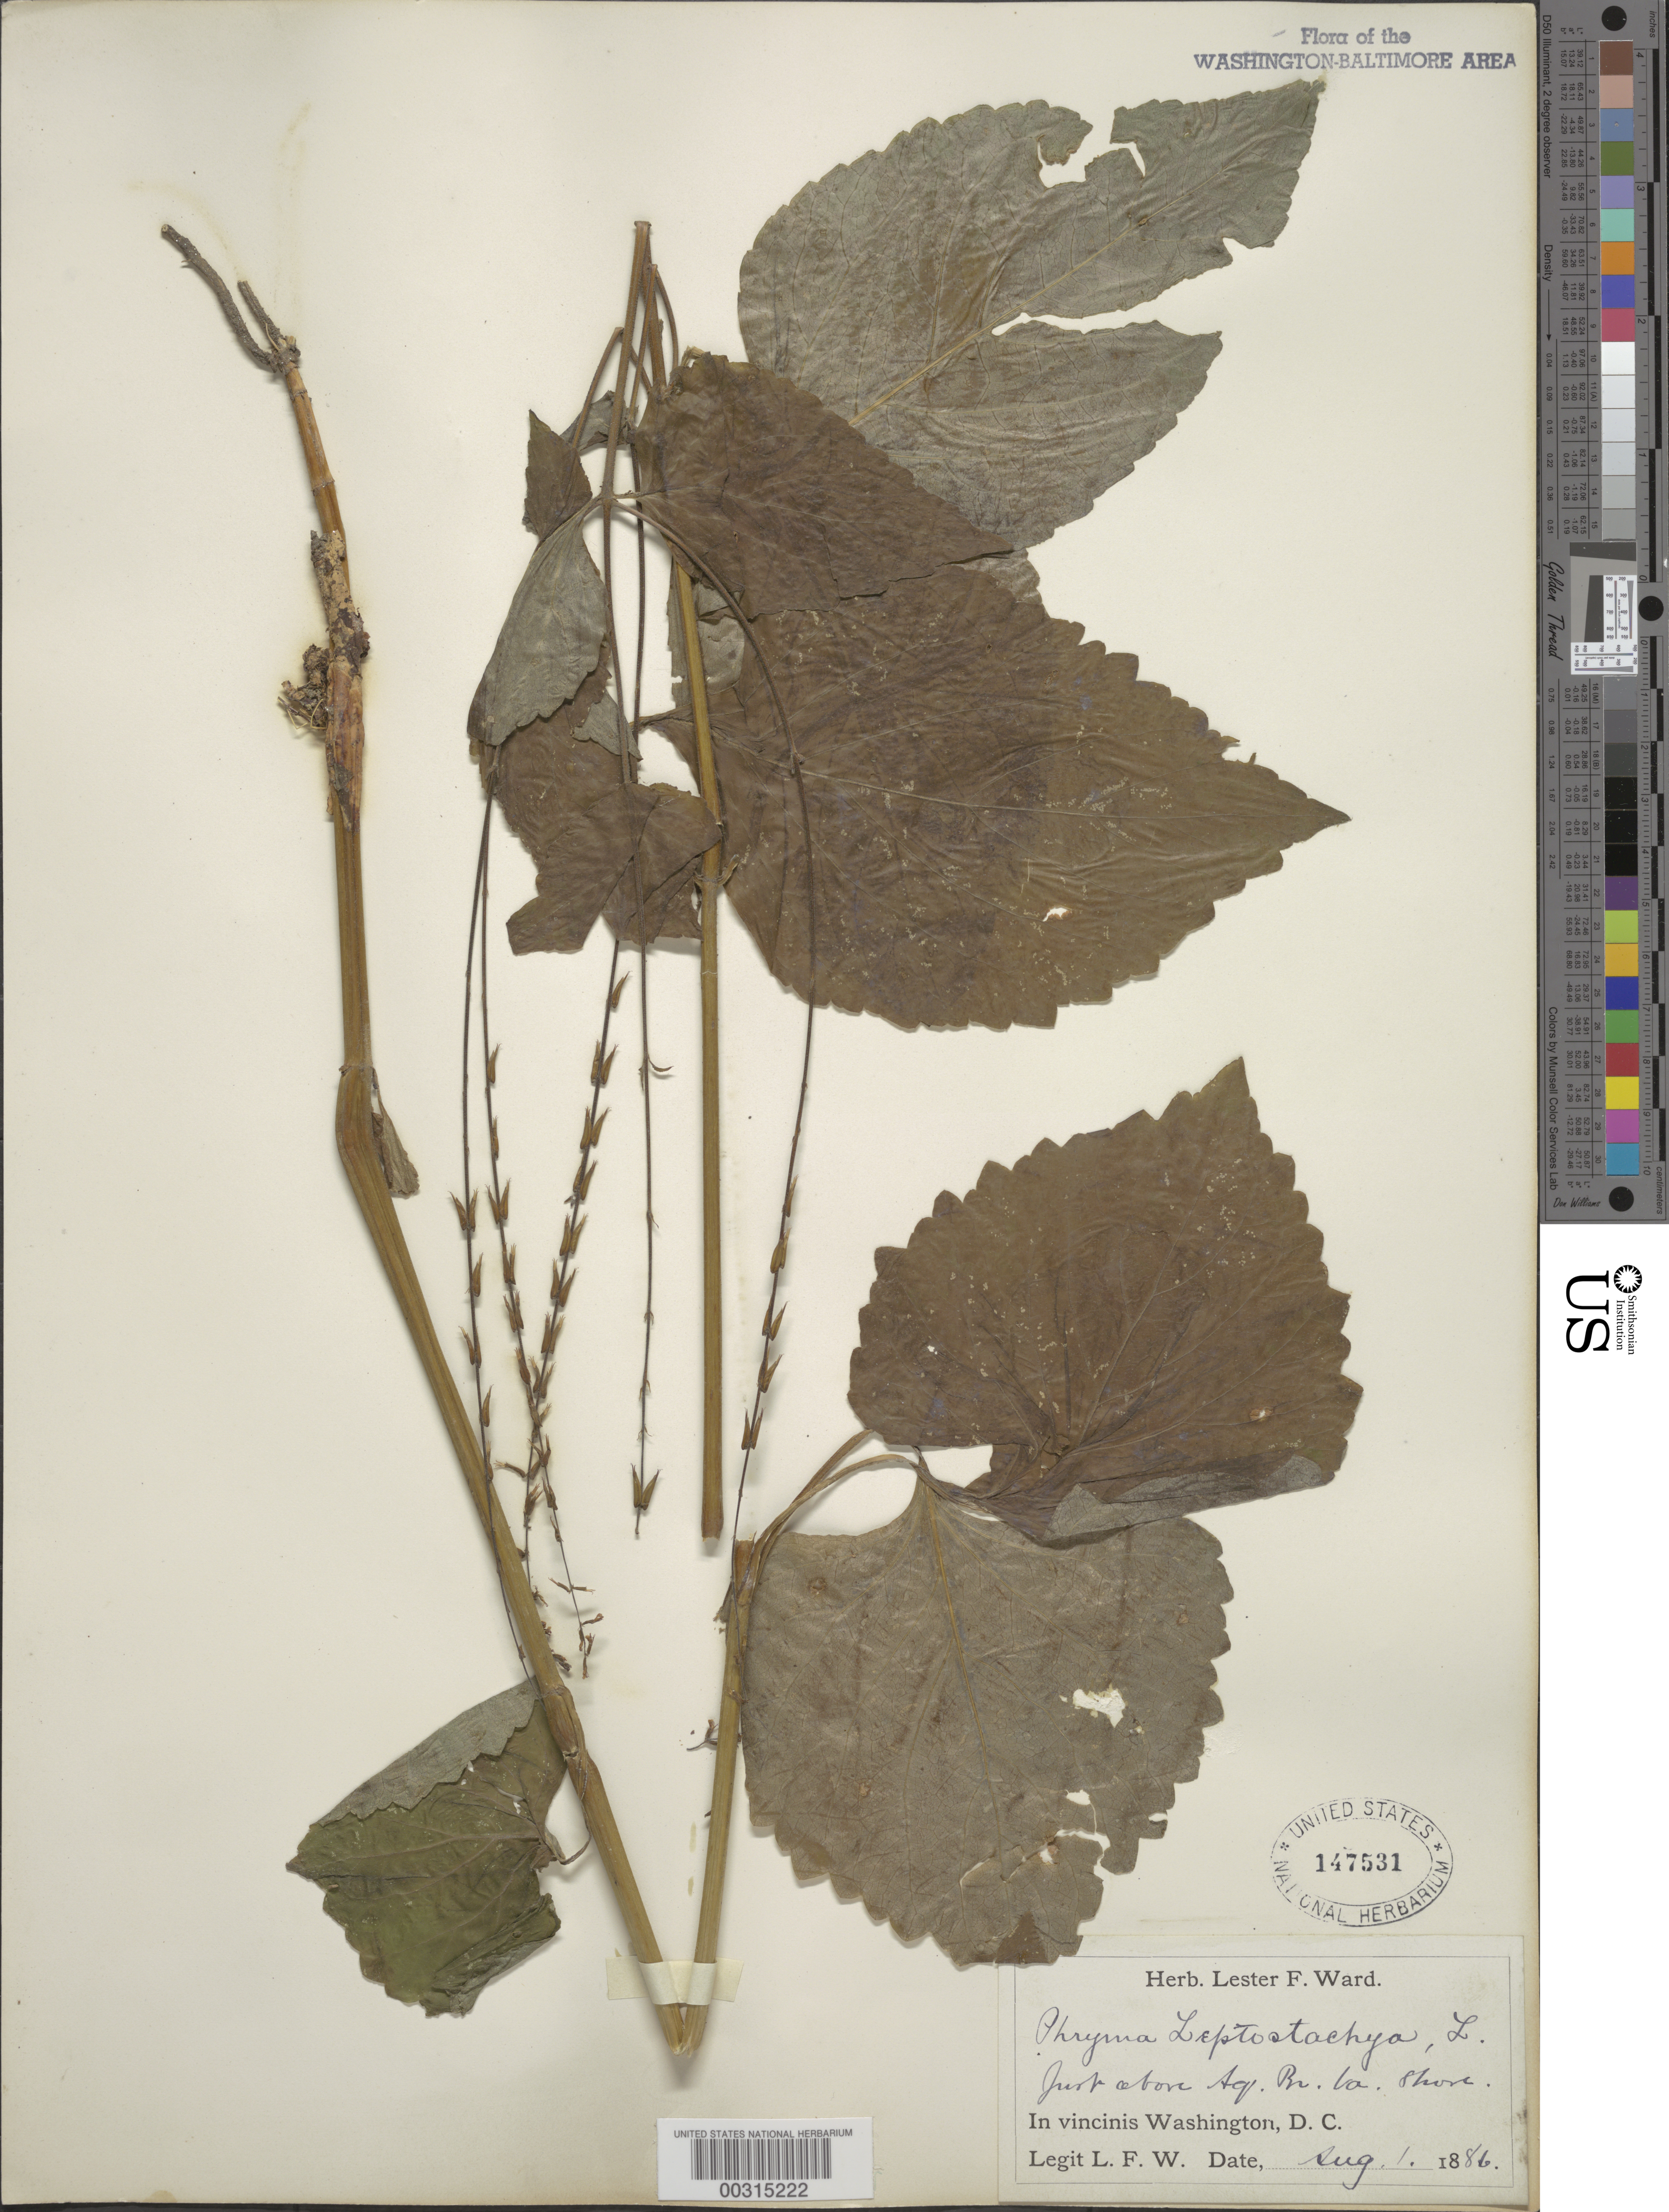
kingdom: Plantae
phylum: Tracheophyta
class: Magnoliopsida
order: Lamiales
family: Phrymaceae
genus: Phryma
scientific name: Phryma leptostachya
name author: L.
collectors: L. F. Ward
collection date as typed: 01 Aug 1886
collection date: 1886-08-01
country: United States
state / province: Virginia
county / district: Fairfax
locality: Above Aqueduct Bridge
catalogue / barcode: US 147531